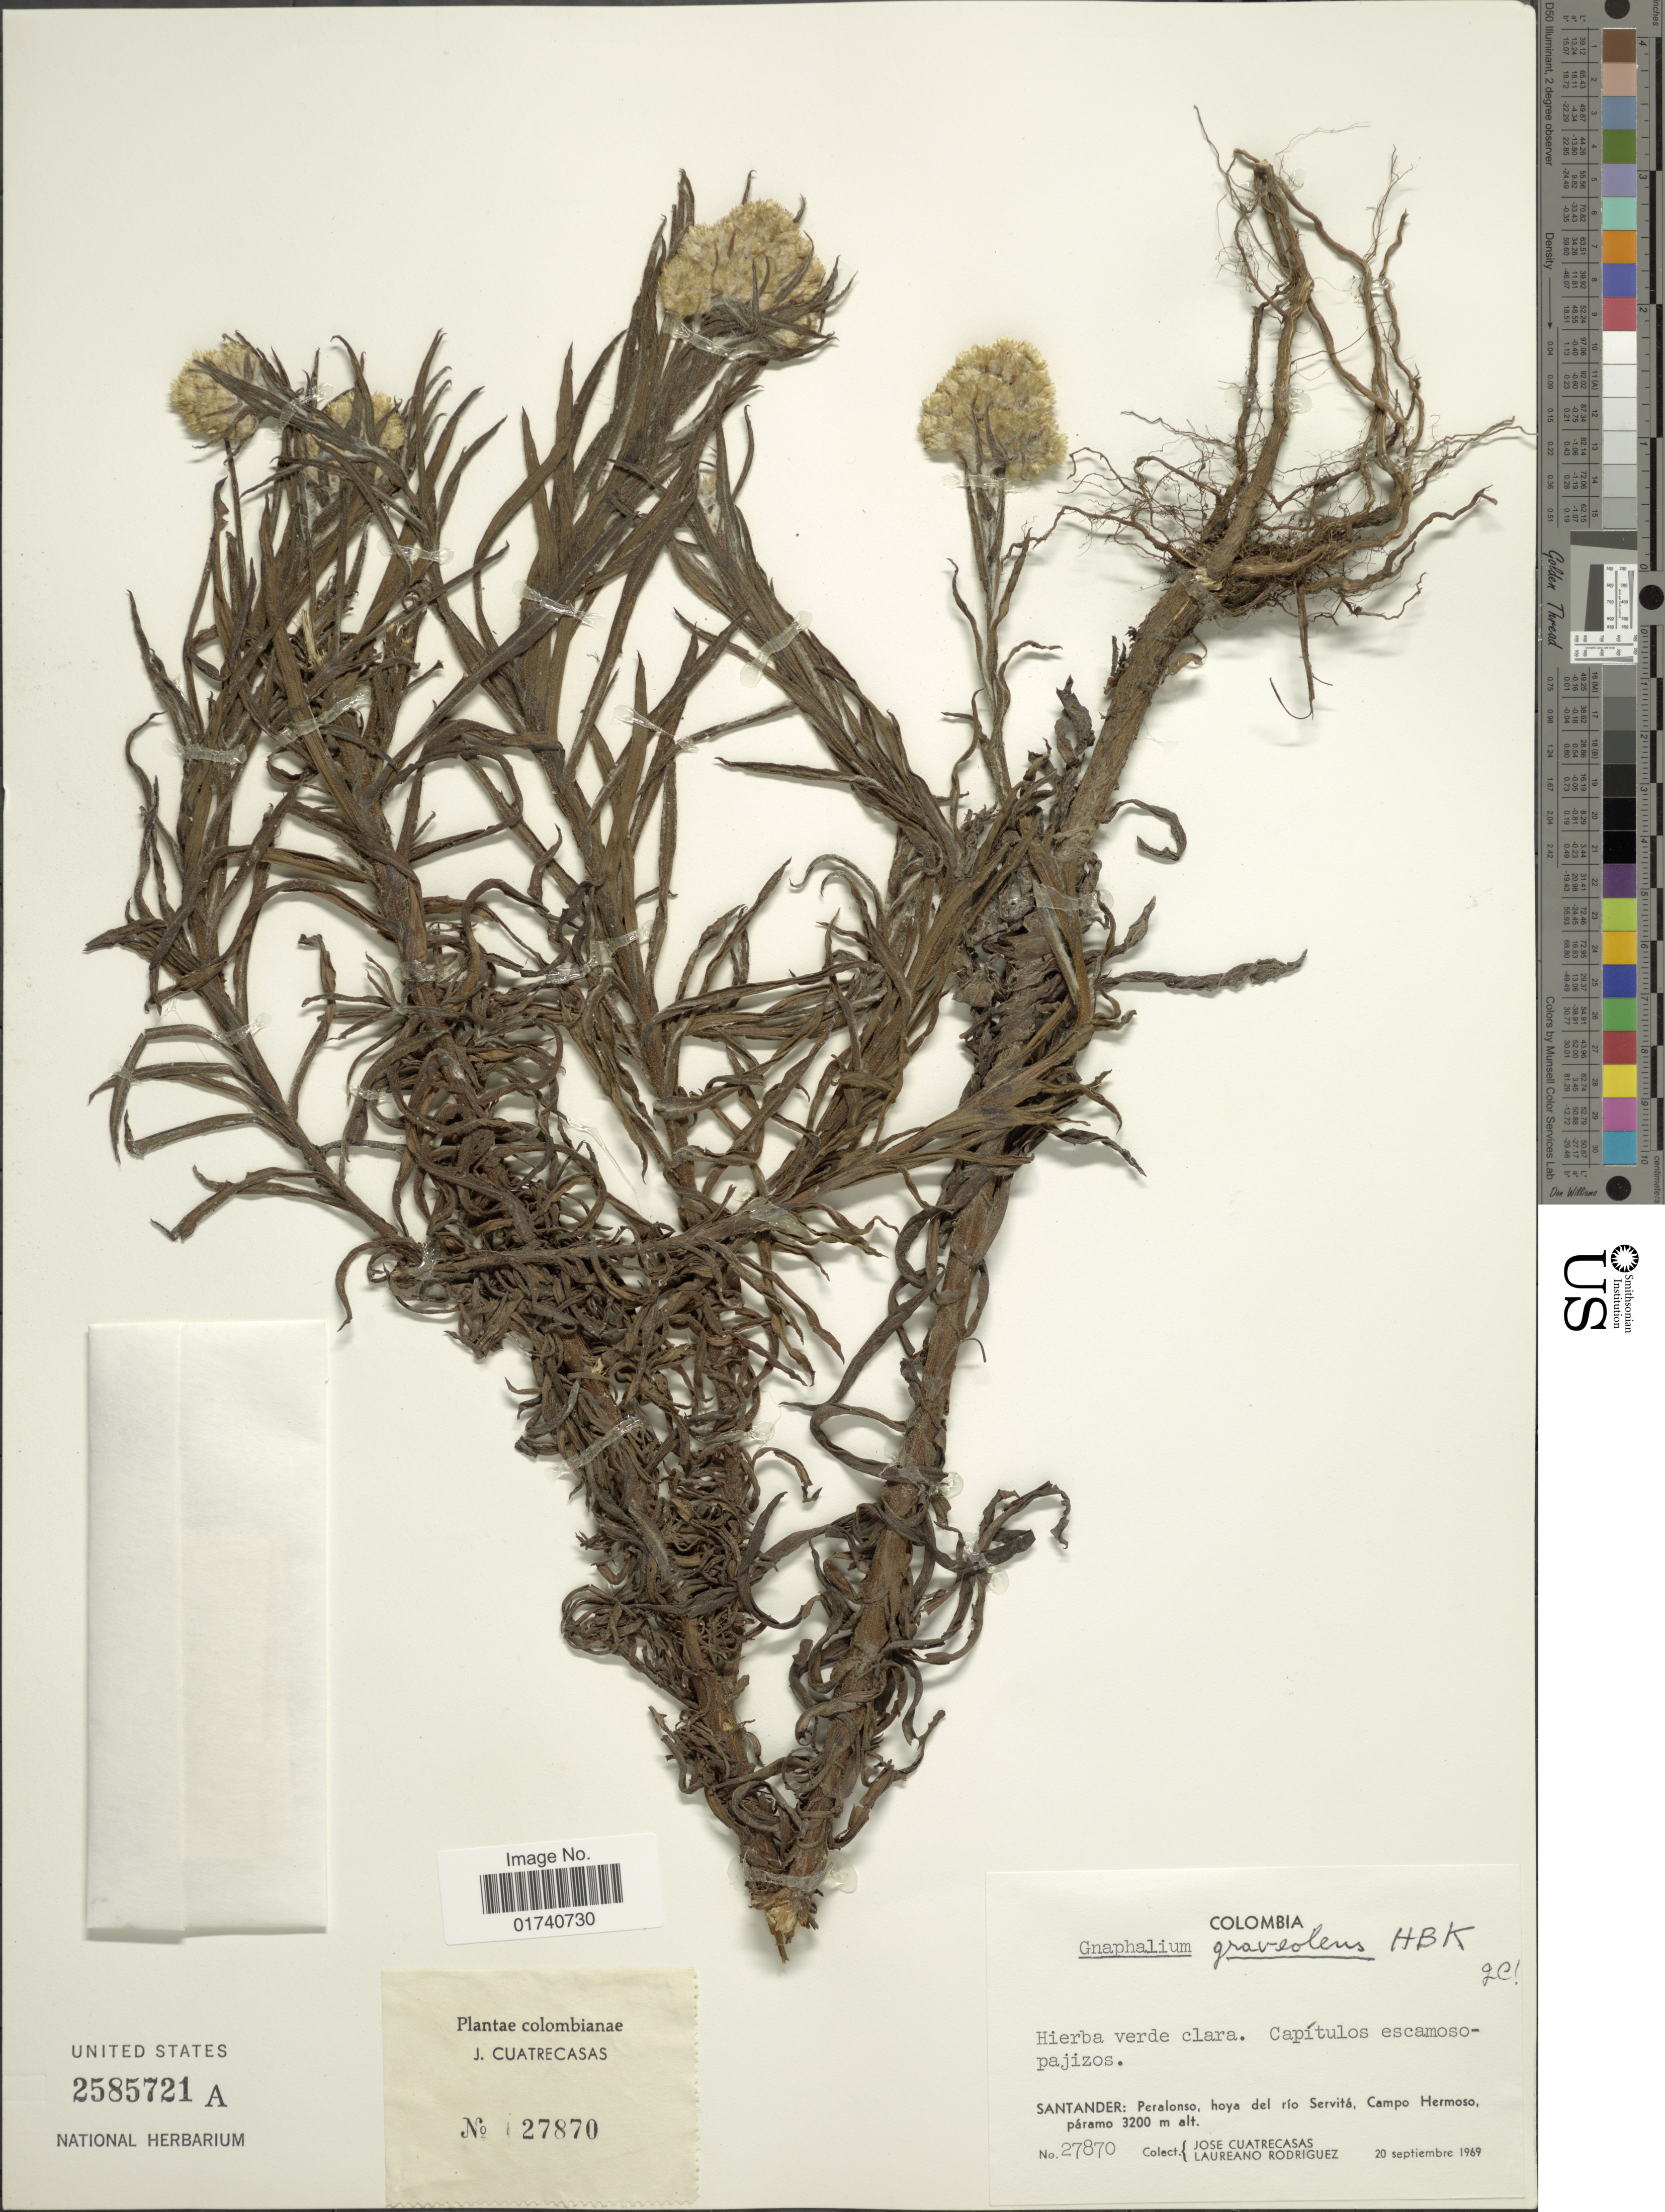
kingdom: Plantae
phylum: Tracheophyta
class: Magnoliopsida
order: Asterales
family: Asteraceae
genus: Pseudognaphalium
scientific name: Pseudognaphalium graveolens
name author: Anderb.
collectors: J. Cuatrecasas & L. Rodriguez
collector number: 27870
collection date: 1969-09-20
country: Colombia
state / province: Santander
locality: Peralonso, hoya del rio Servita, Campo Hermoso.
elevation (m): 3200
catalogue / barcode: US 2585721A